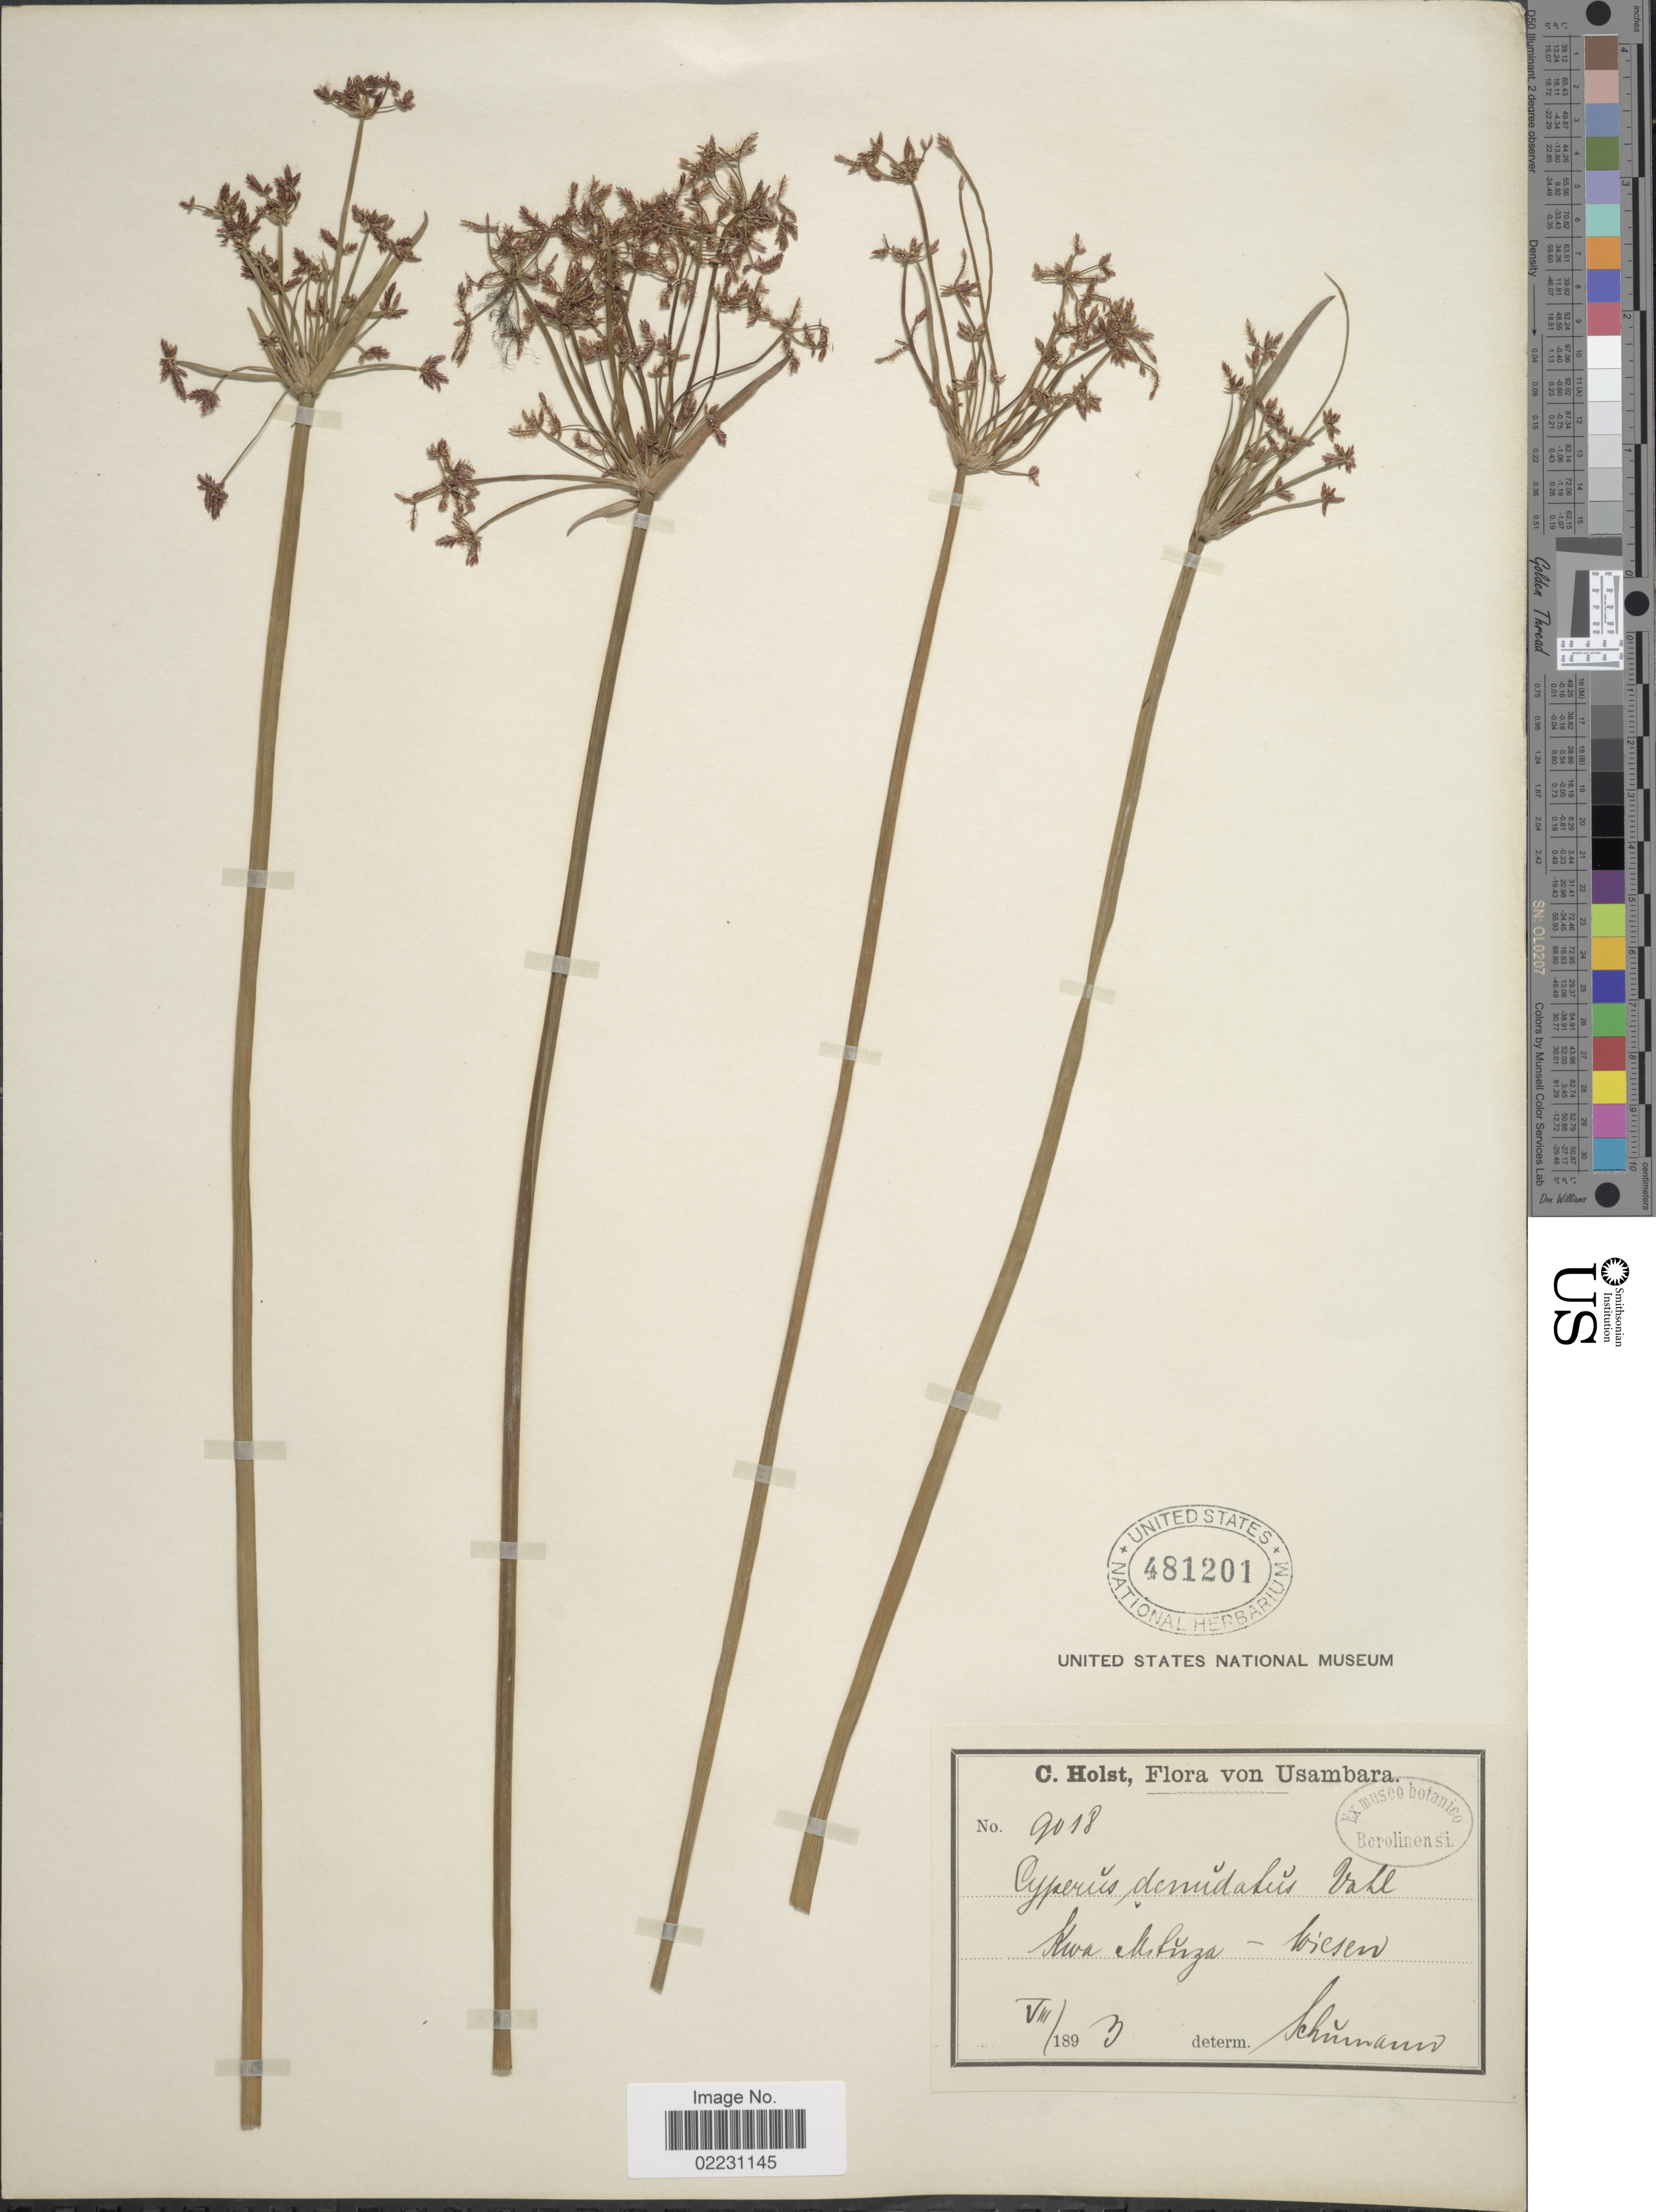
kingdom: Plantae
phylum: Tracheophyta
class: Liliopsida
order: Poales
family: Cyperaceae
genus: Cyperus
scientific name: Cyperus haspan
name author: L.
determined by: Strong, Mark T., (BOT), Smithsonian Institution - National Museum of Natural History (UNITED STATES)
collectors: C. H. Holst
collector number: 9018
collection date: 1893-08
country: Tanzania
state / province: Tanga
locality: Usambara. Kwa Mstuza - Wiesen.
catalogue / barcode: US 481201